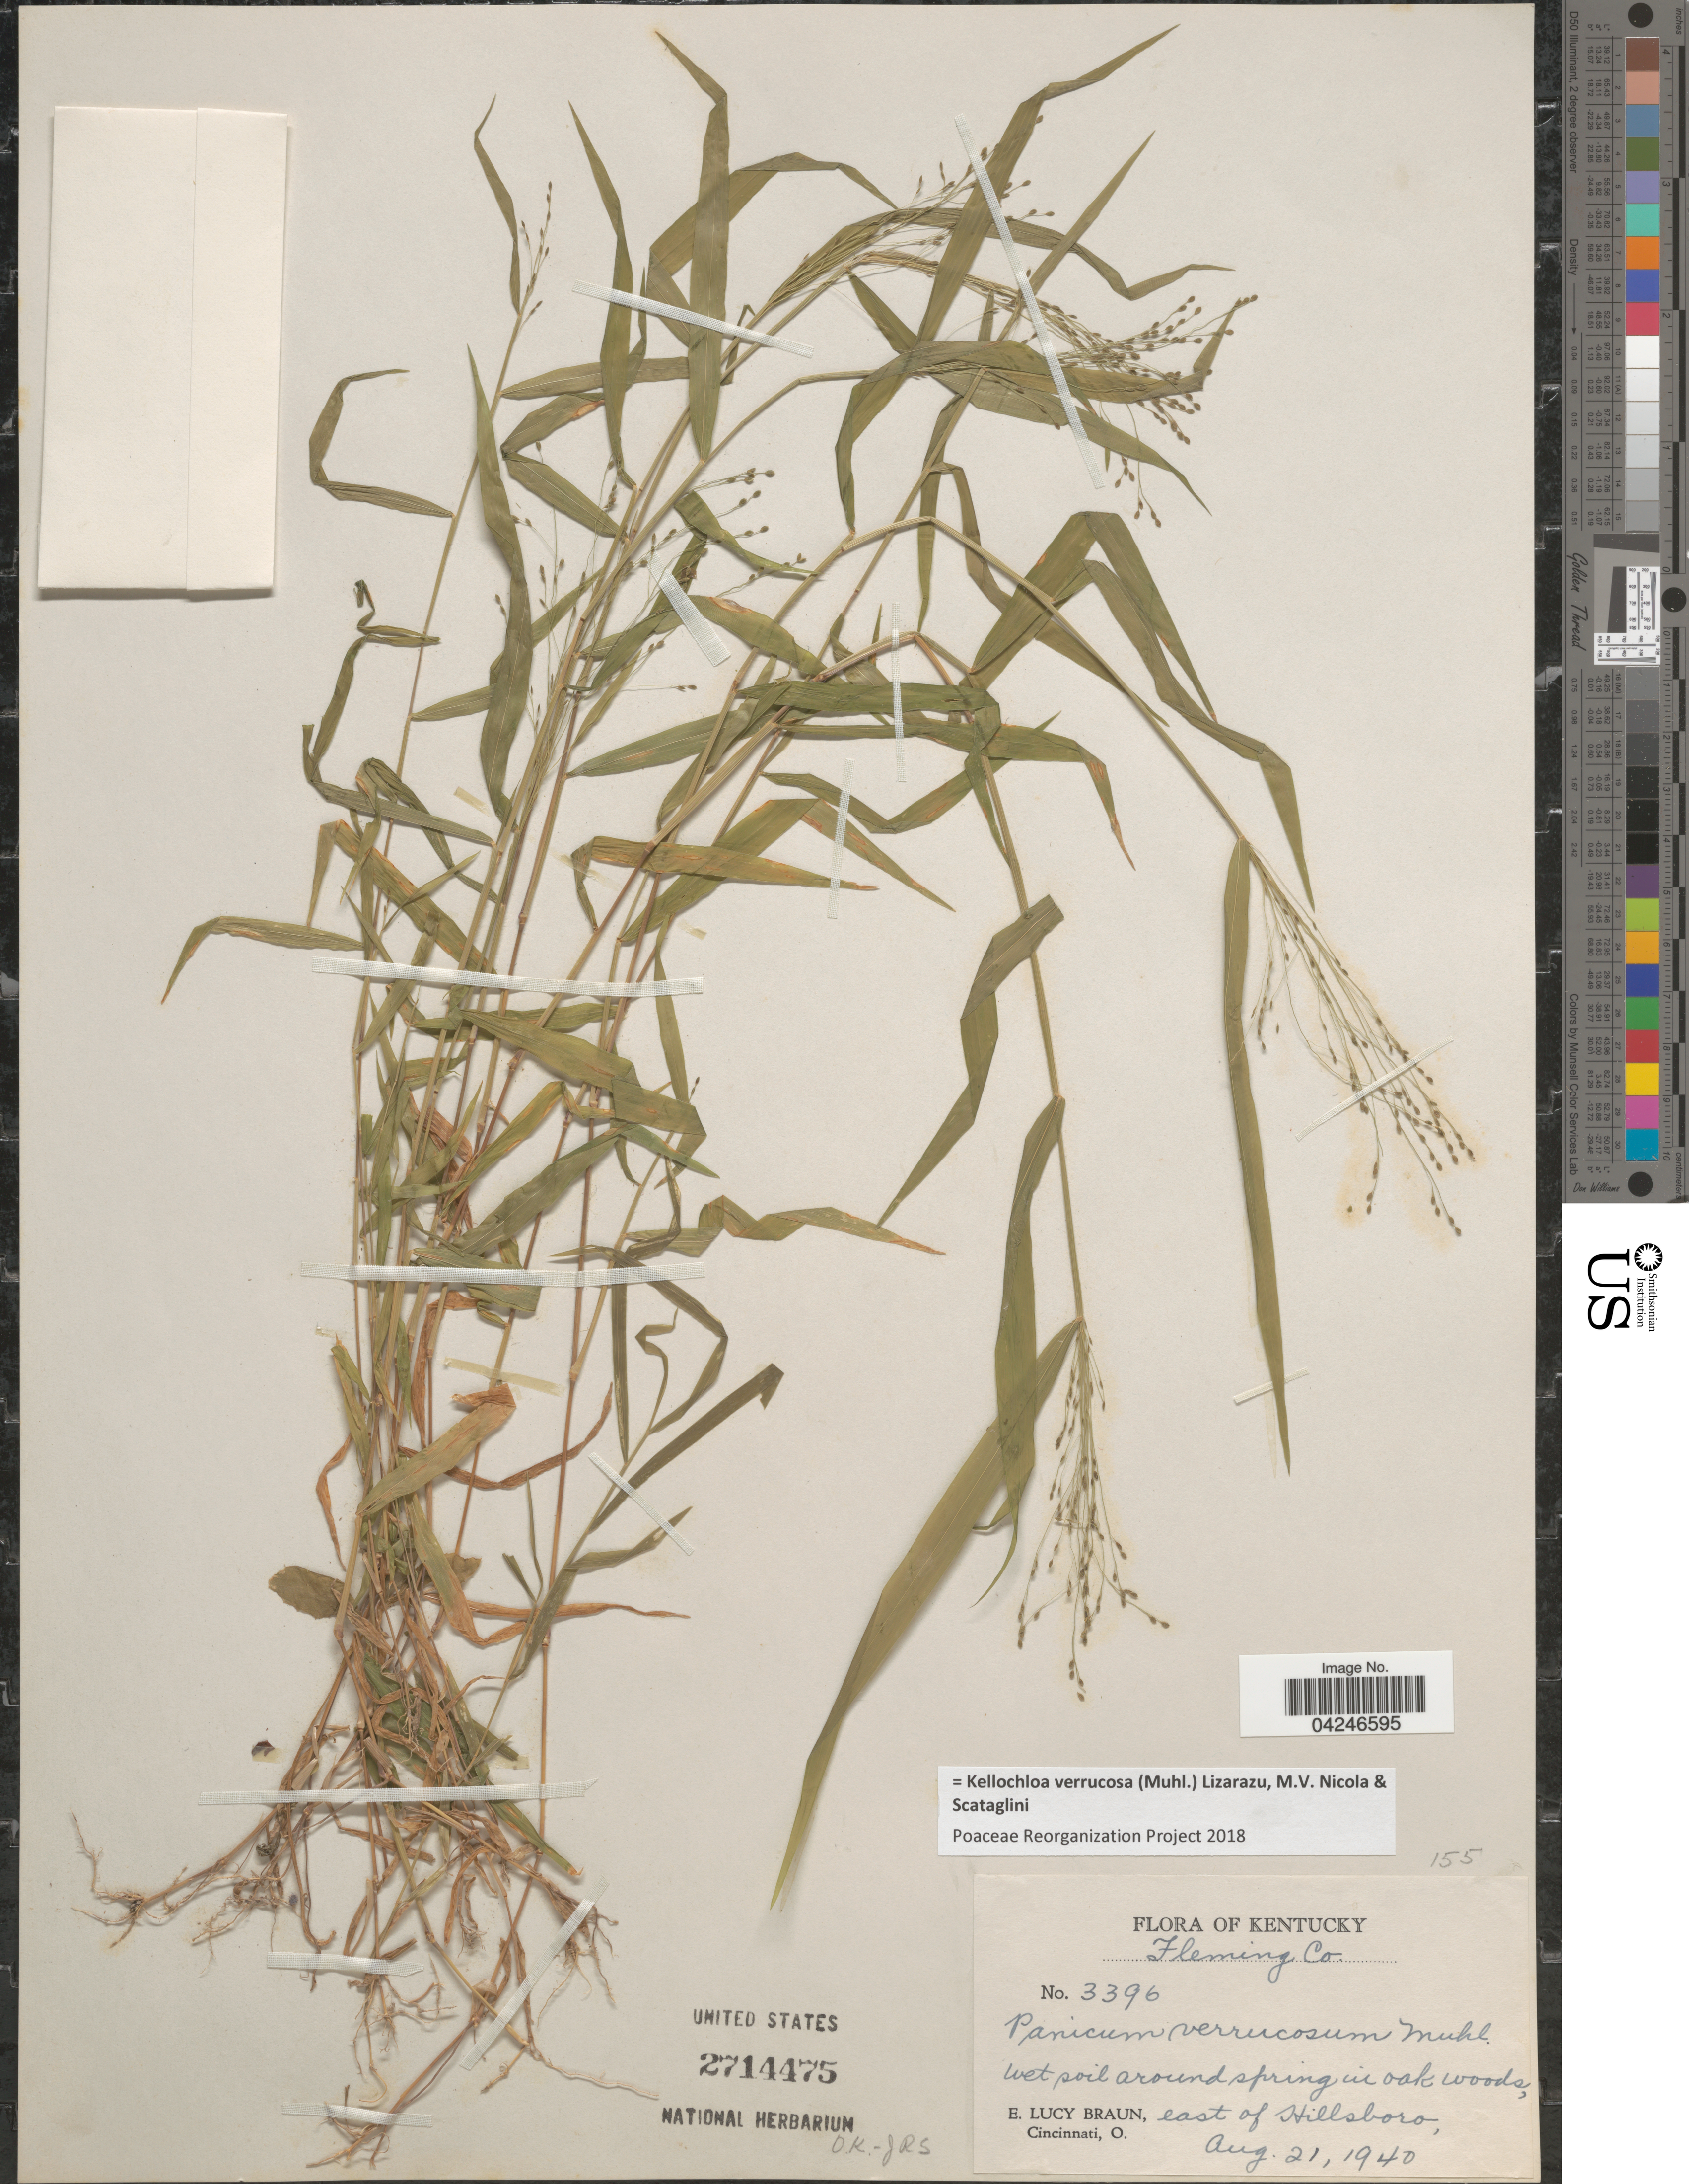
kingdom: Plantae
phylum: Tracheophyta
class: Liliopsida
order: Poales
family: Poaceae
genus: Kellochloa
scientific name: Kellochloa verrucosa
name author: (Muhl.) Lizarazu et al.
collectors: E. L. Braun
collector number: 3396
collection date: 1940-08-21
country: United States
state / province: Kentucky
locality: Fleming Co. East of Hillsboro.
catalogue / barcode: US 2714475